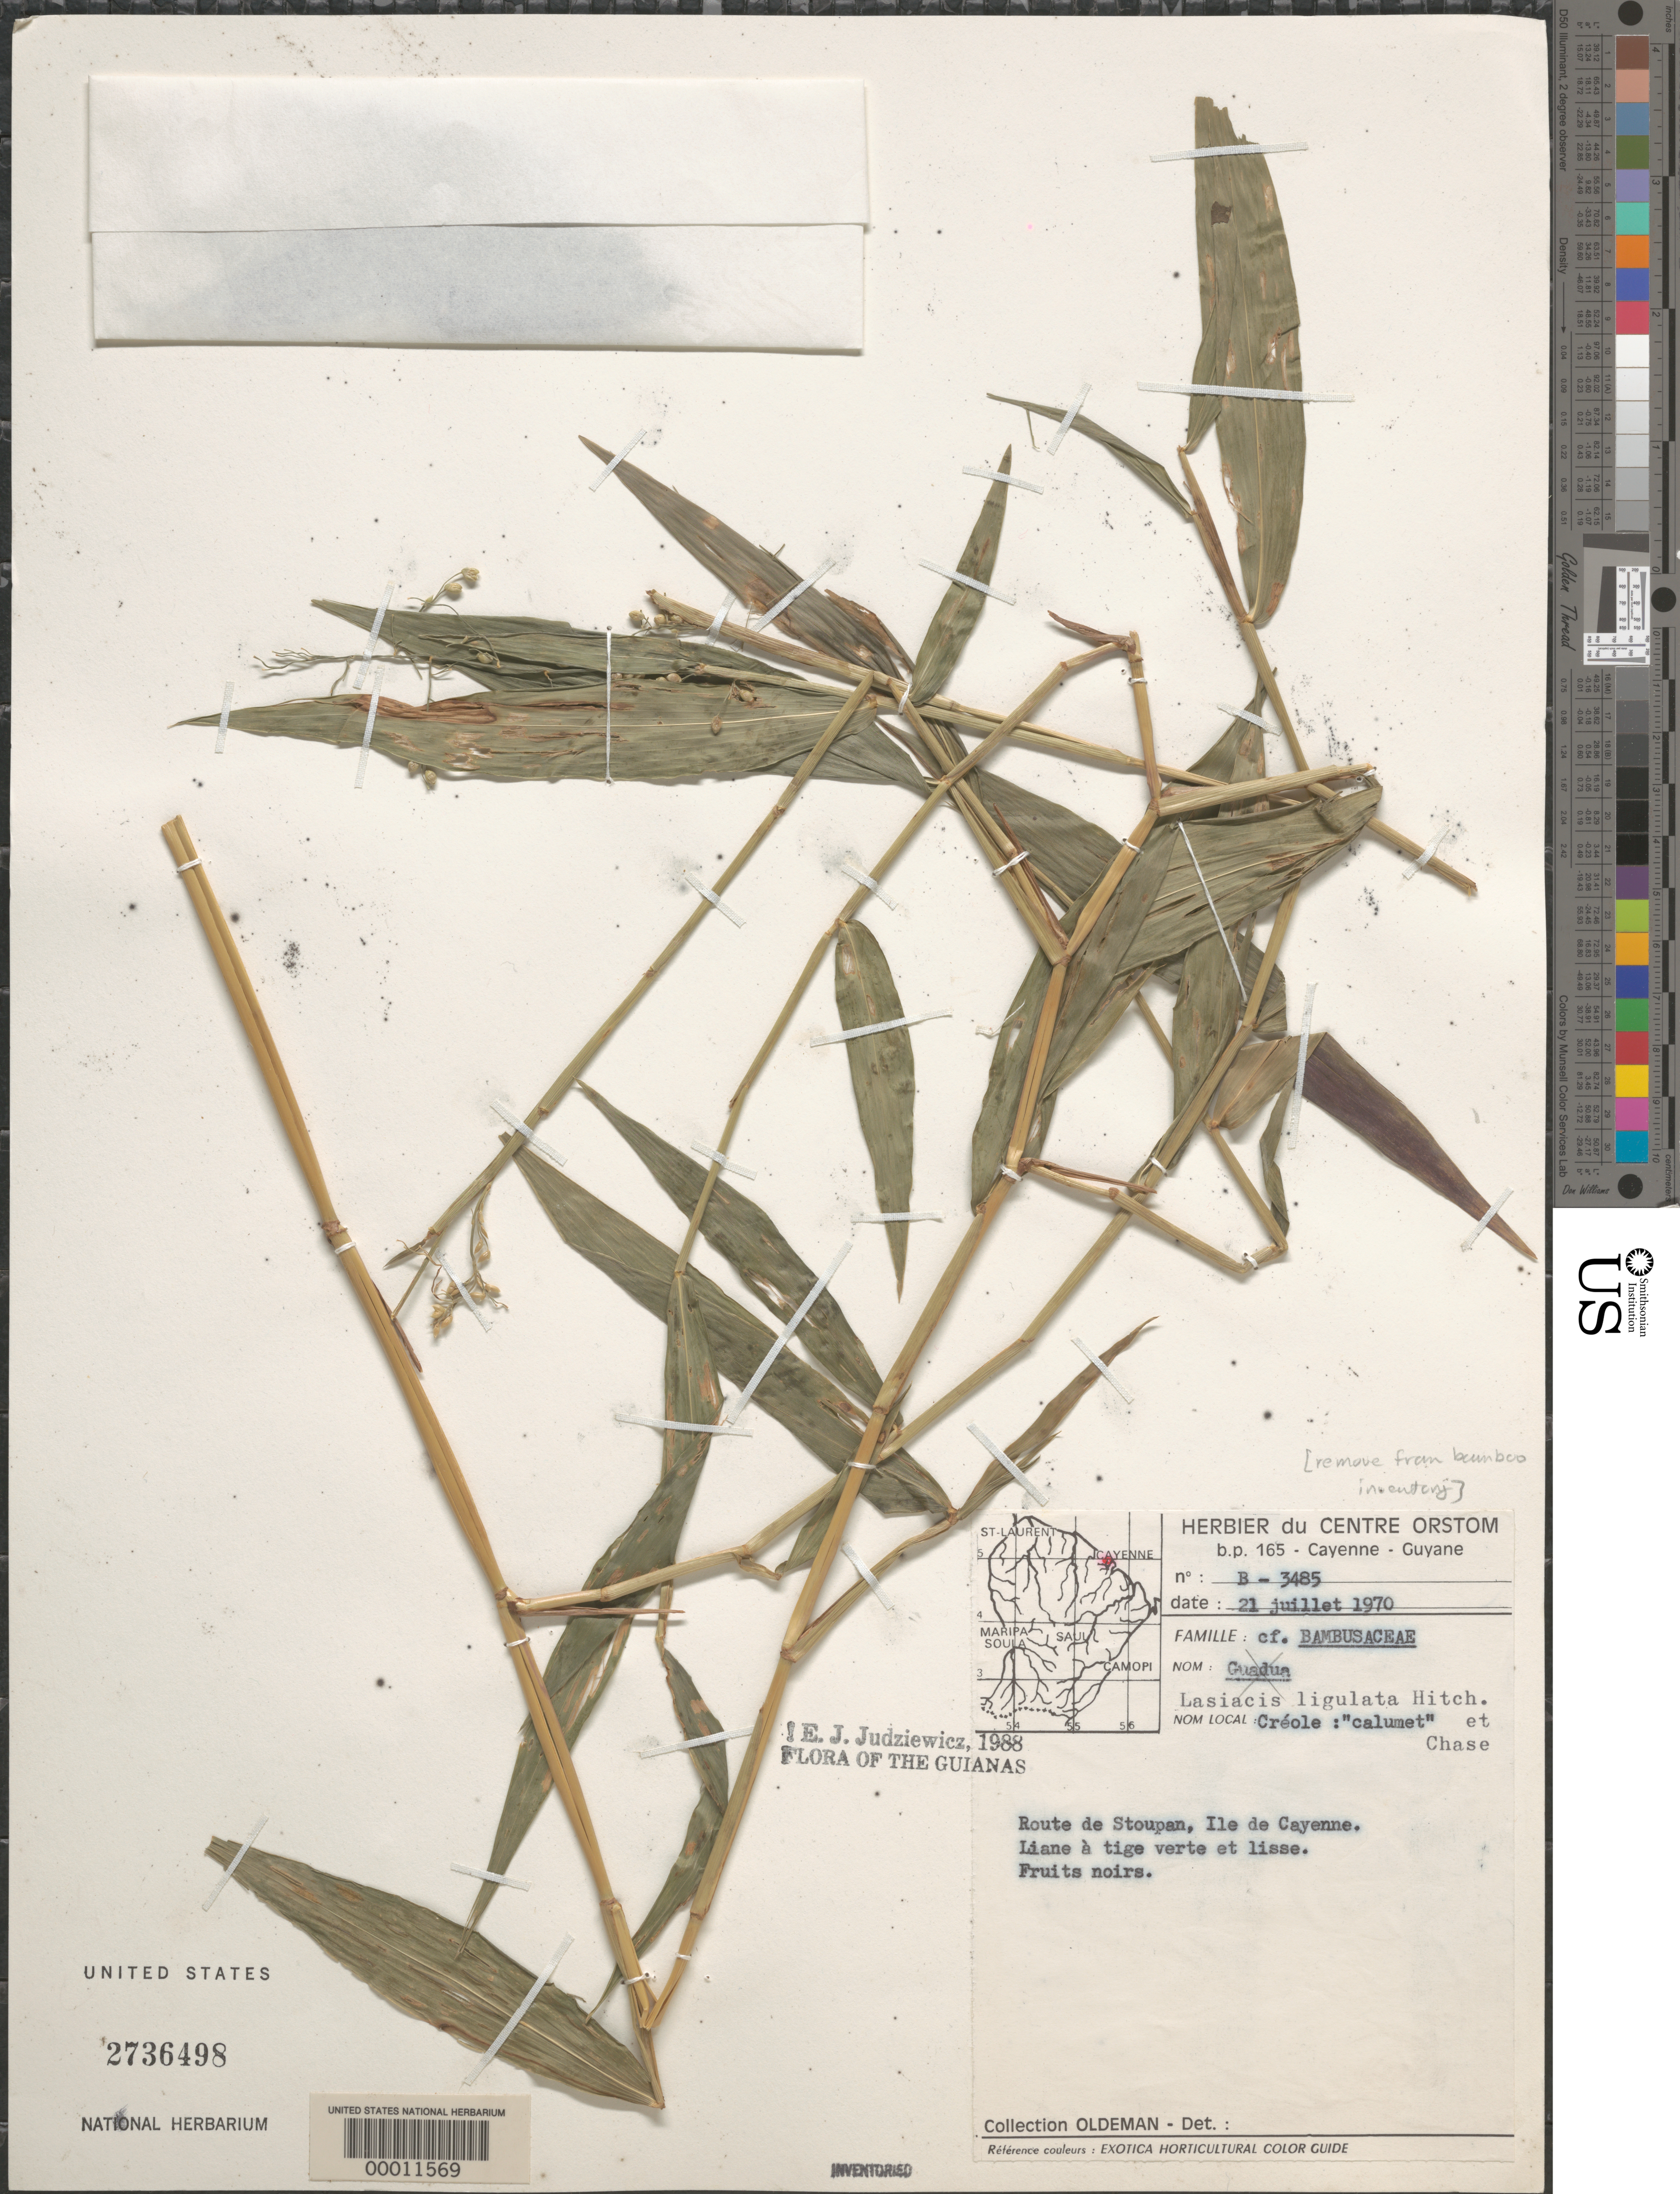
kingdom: Plantae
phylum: Tracheophyta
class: Liliopsida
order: Poales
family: Poaceae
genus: Guadua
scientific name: Guadua ligulata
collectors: R. Oldeman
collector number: B-3485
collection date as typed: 21 Jul 1970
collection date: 1970-07-21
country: French Guiana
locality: Cayenne, guyane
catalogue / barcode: US 2736498